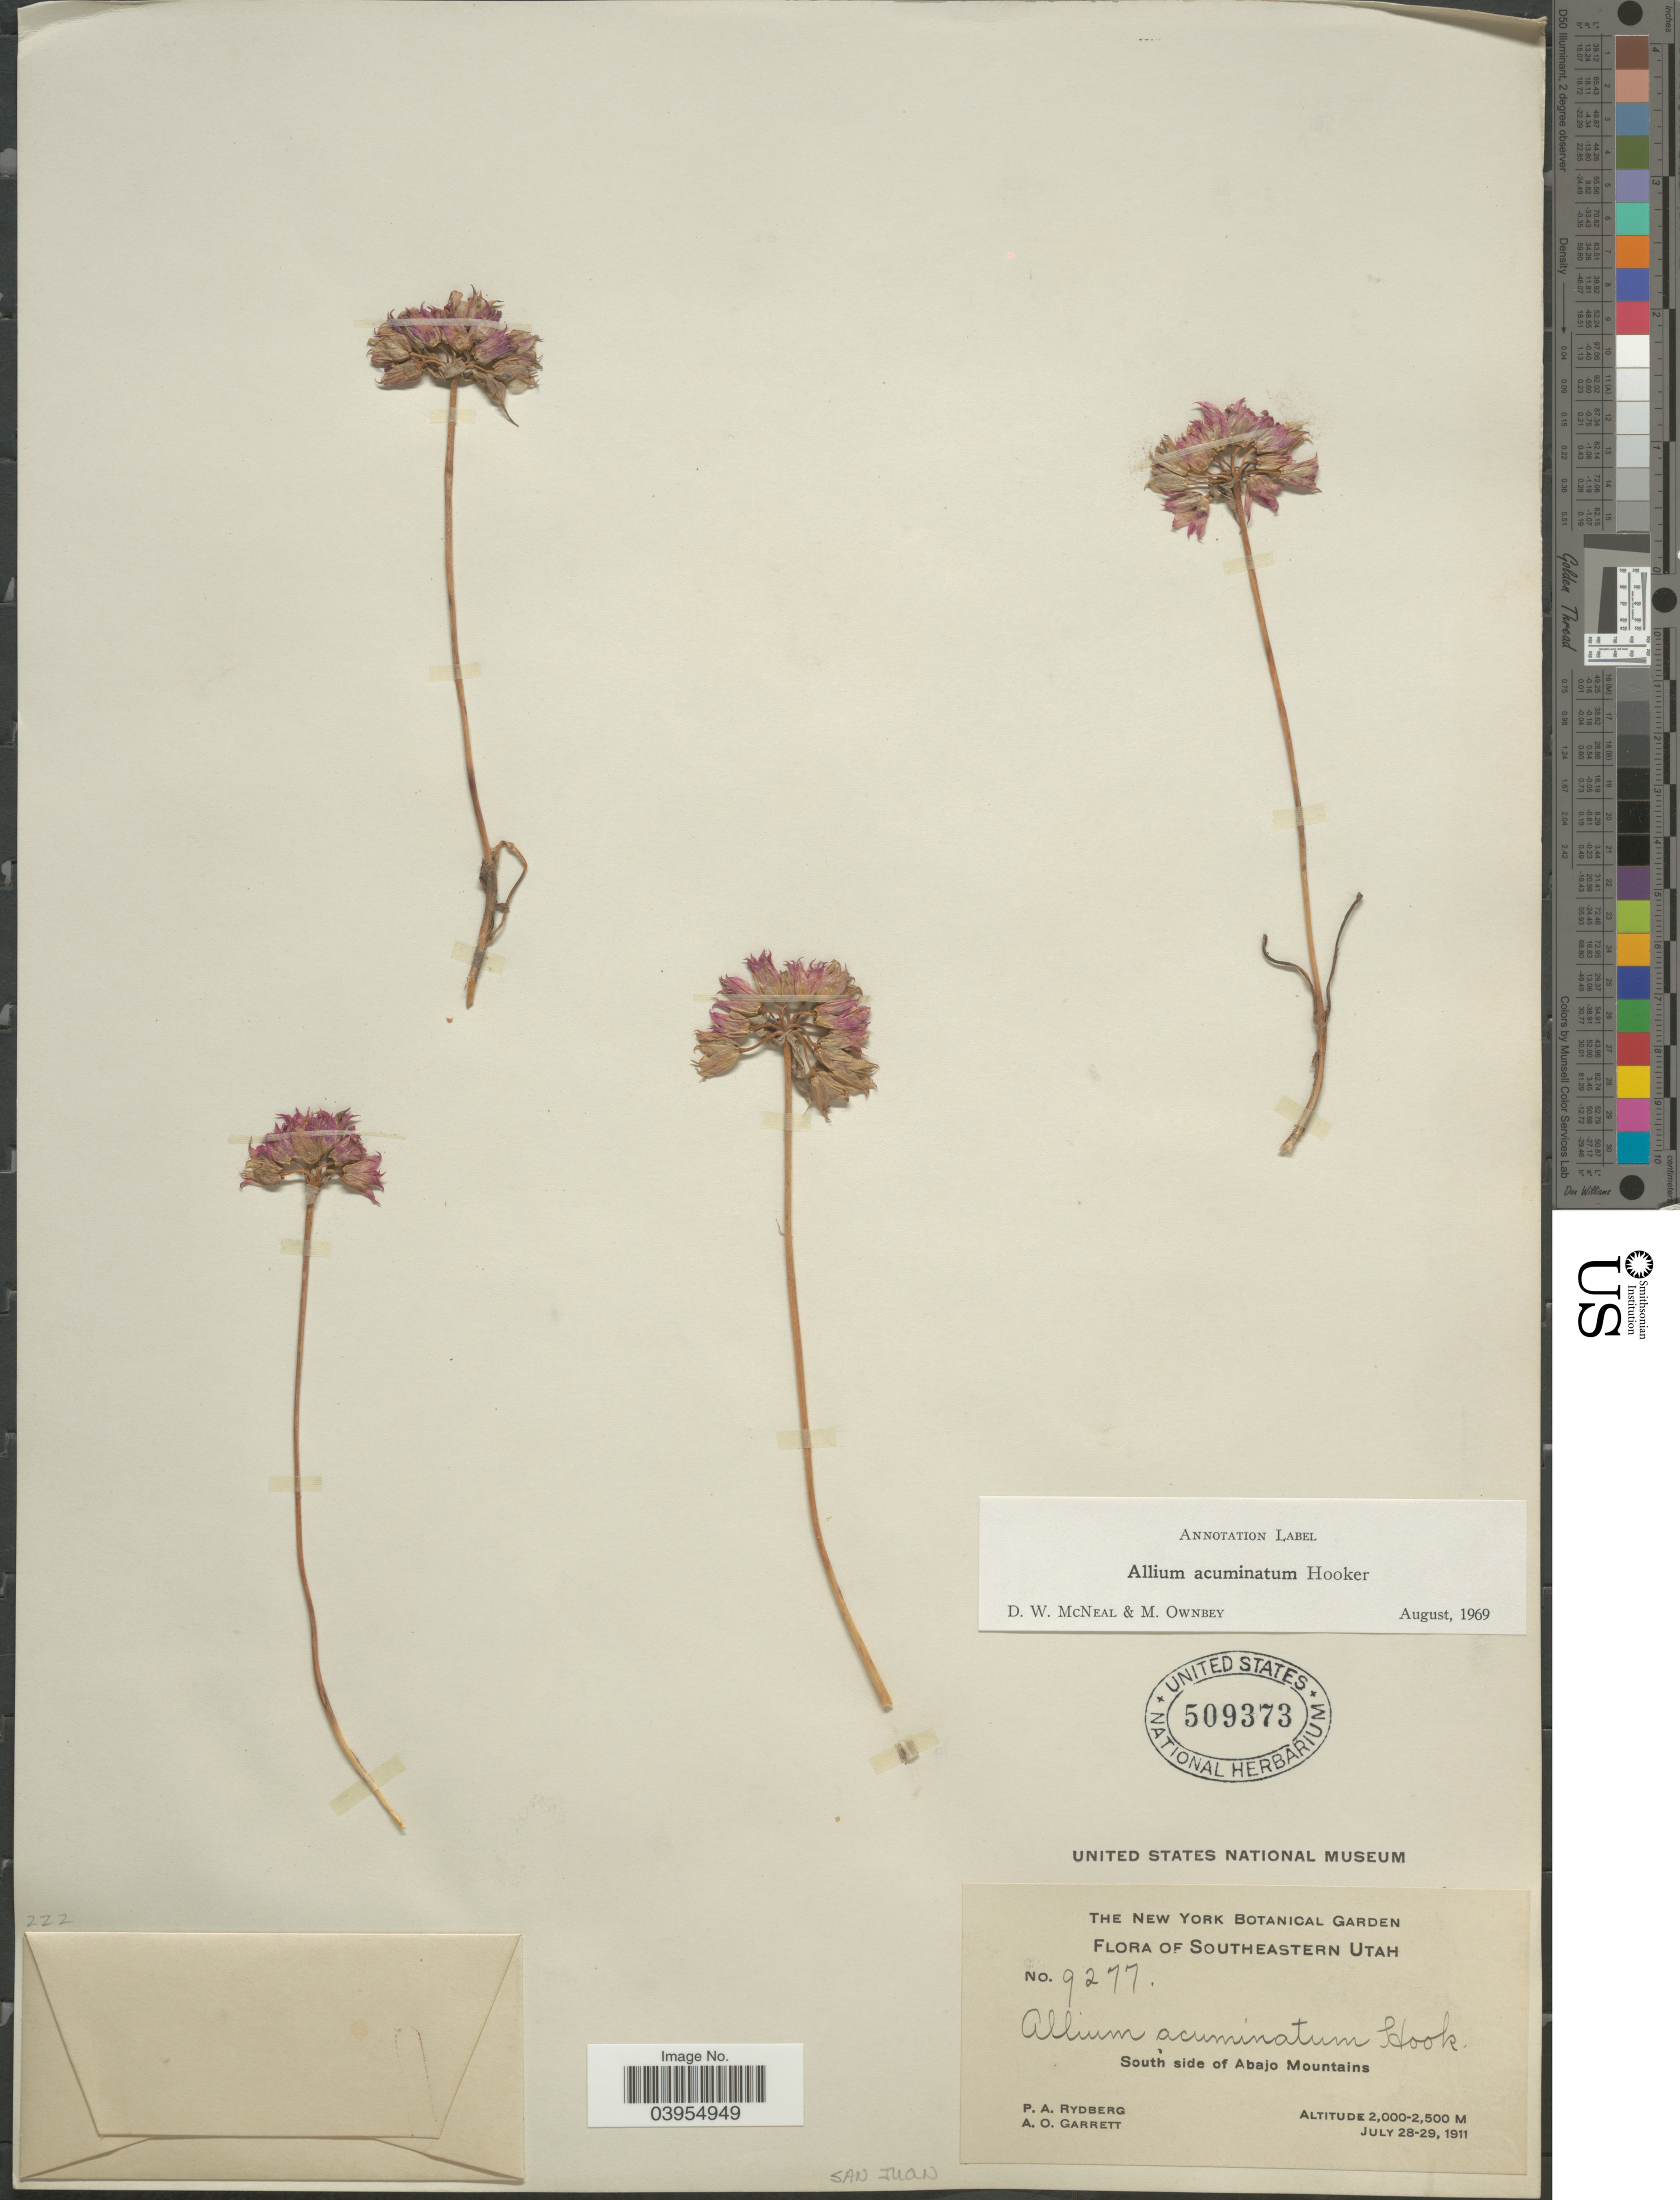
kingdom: Plantae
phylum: Tracheophyta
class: Liliopsida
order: Asparagales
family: Amaryllidaceae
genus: Allium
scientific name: Allium acuminatum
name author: Hook.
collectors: P. A. Rydberg & A. O. Garrett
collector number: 9277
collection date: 1911-07-28/1911-07-29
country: United States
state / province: Utah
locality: Southeastern Utah. South side of Abajo Mountains. San Juan.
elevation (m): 2000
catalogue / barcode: US 509373